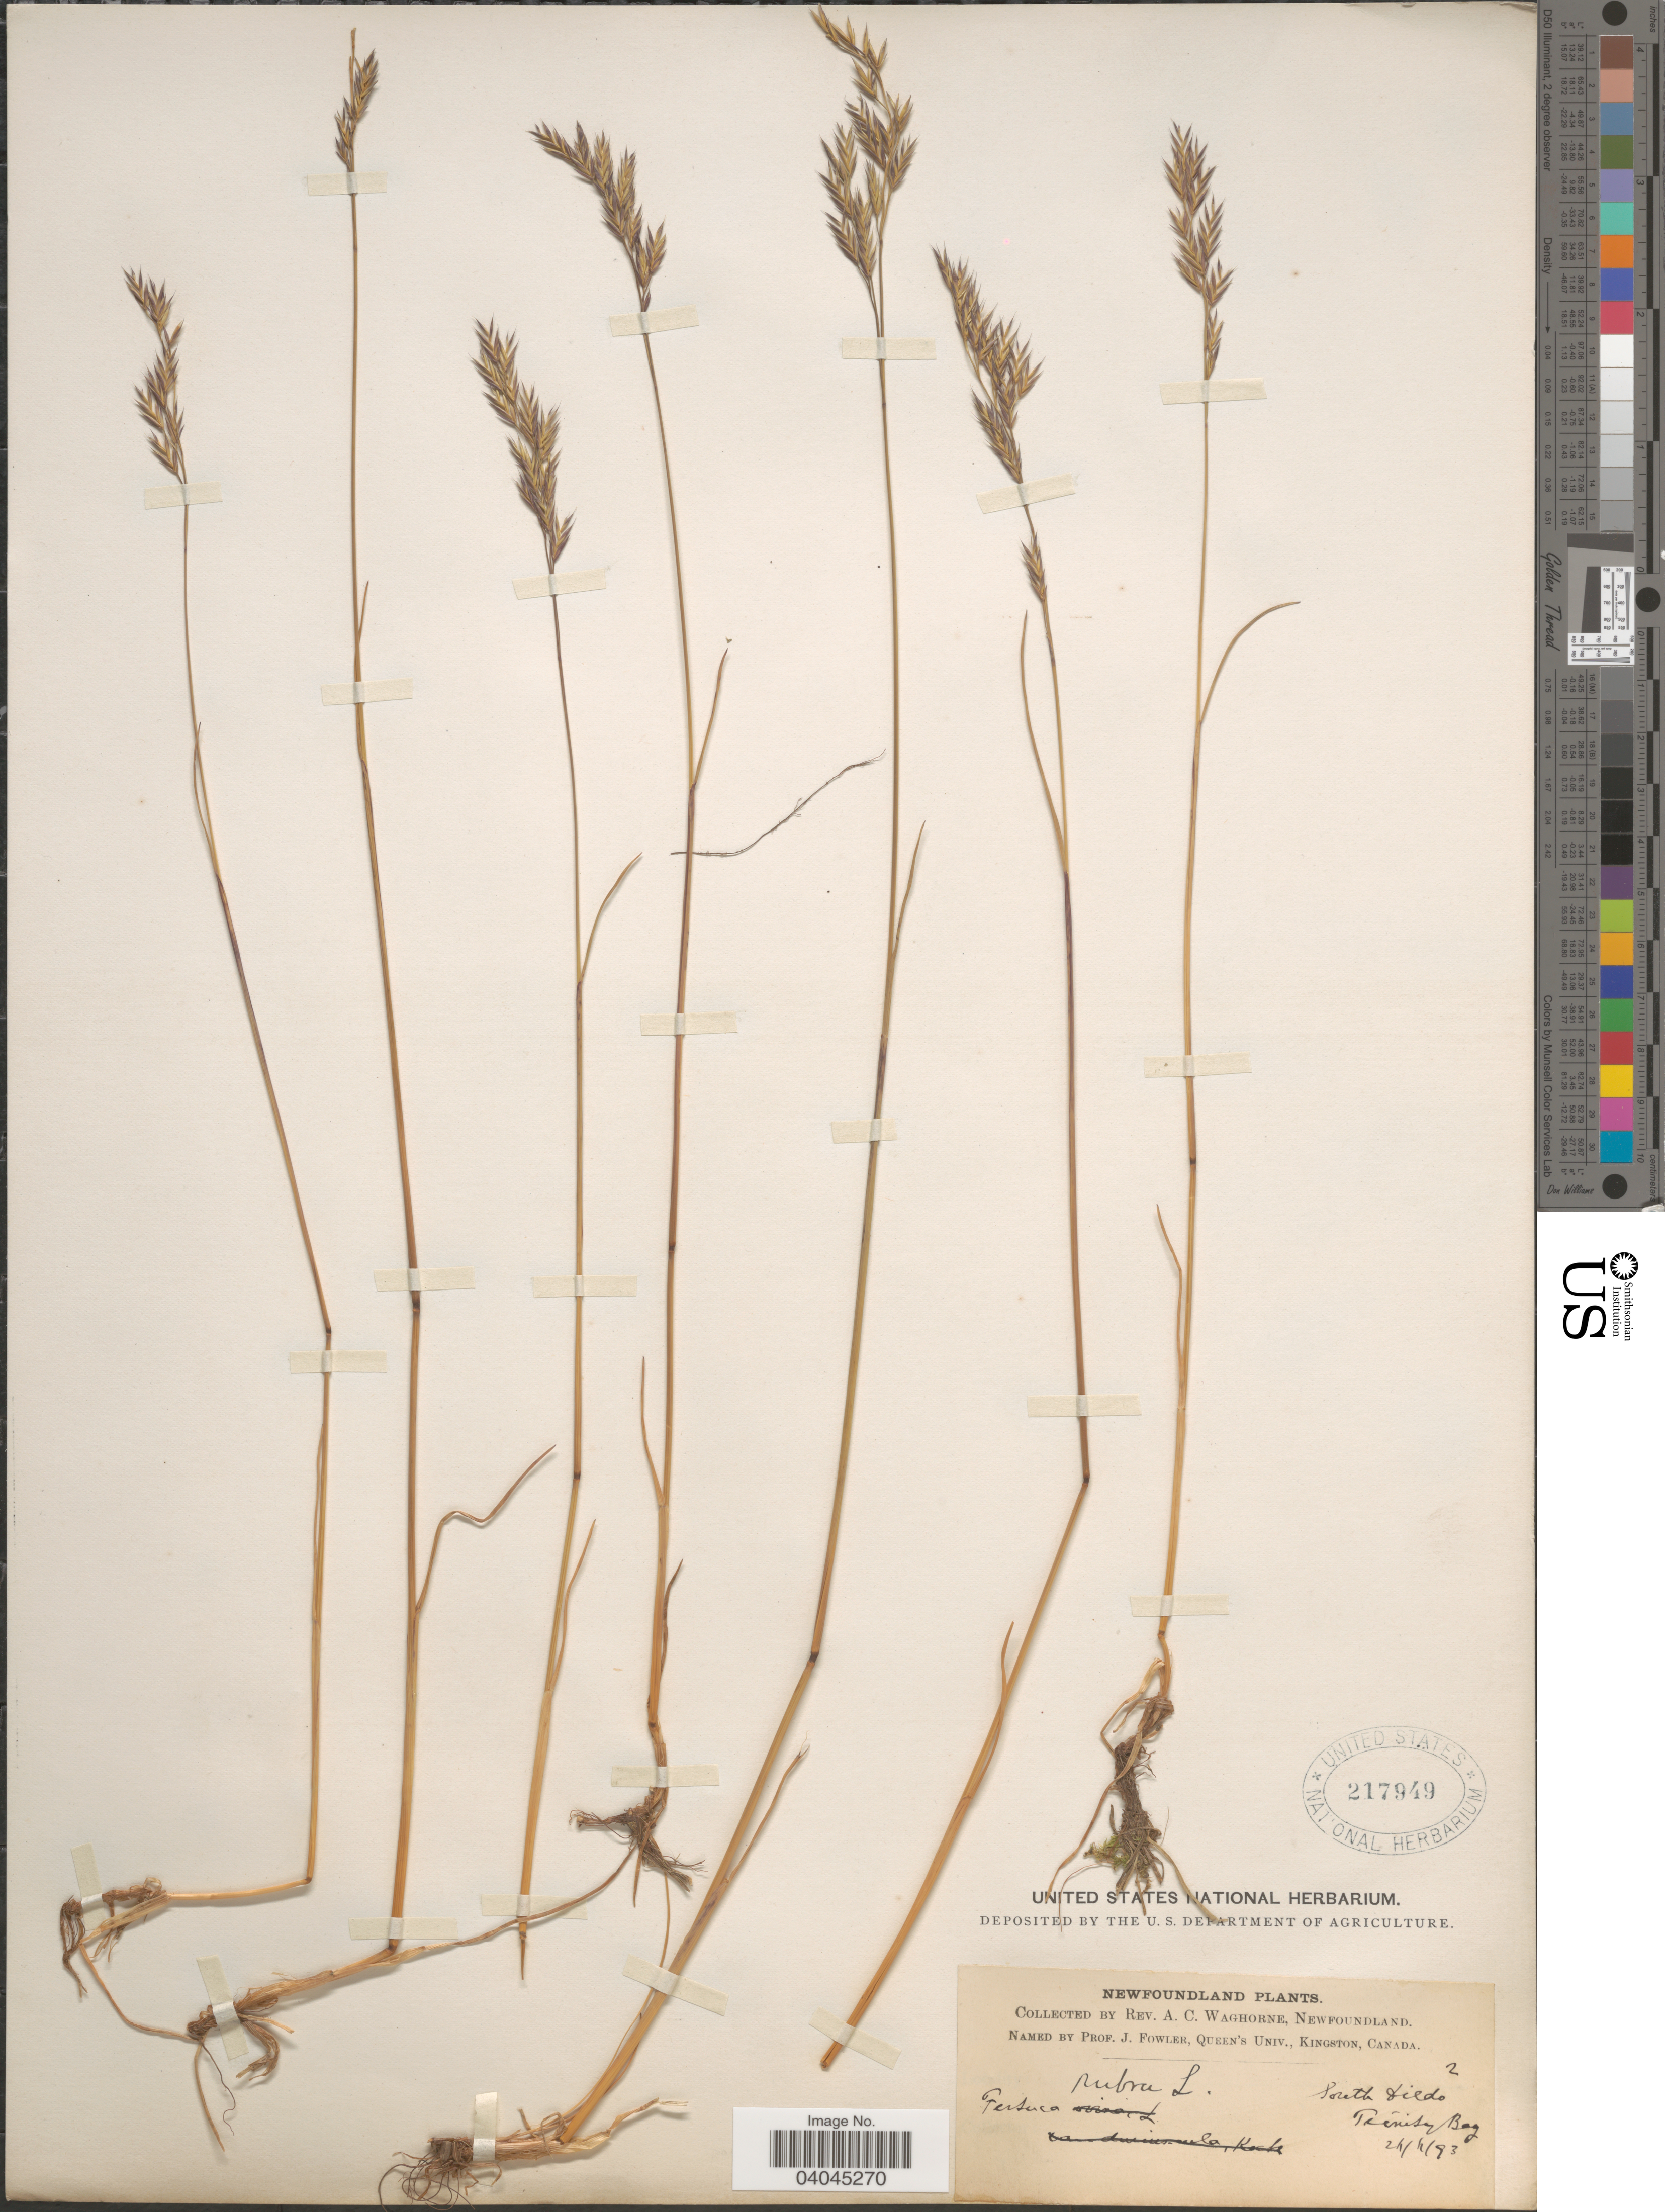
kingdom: Plantae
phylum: Tracheophyta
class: Liliopsida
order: Poales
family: Poaceae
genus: Festuca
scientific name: Festuca rubra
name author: L.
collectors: A. Waghorne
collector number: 2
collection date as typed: Transcribed d/m/y: 24/4/93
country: Canada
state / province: Newfoundland and Labrador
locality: South Dildo. Trinity Bay.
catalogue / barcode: US 217949